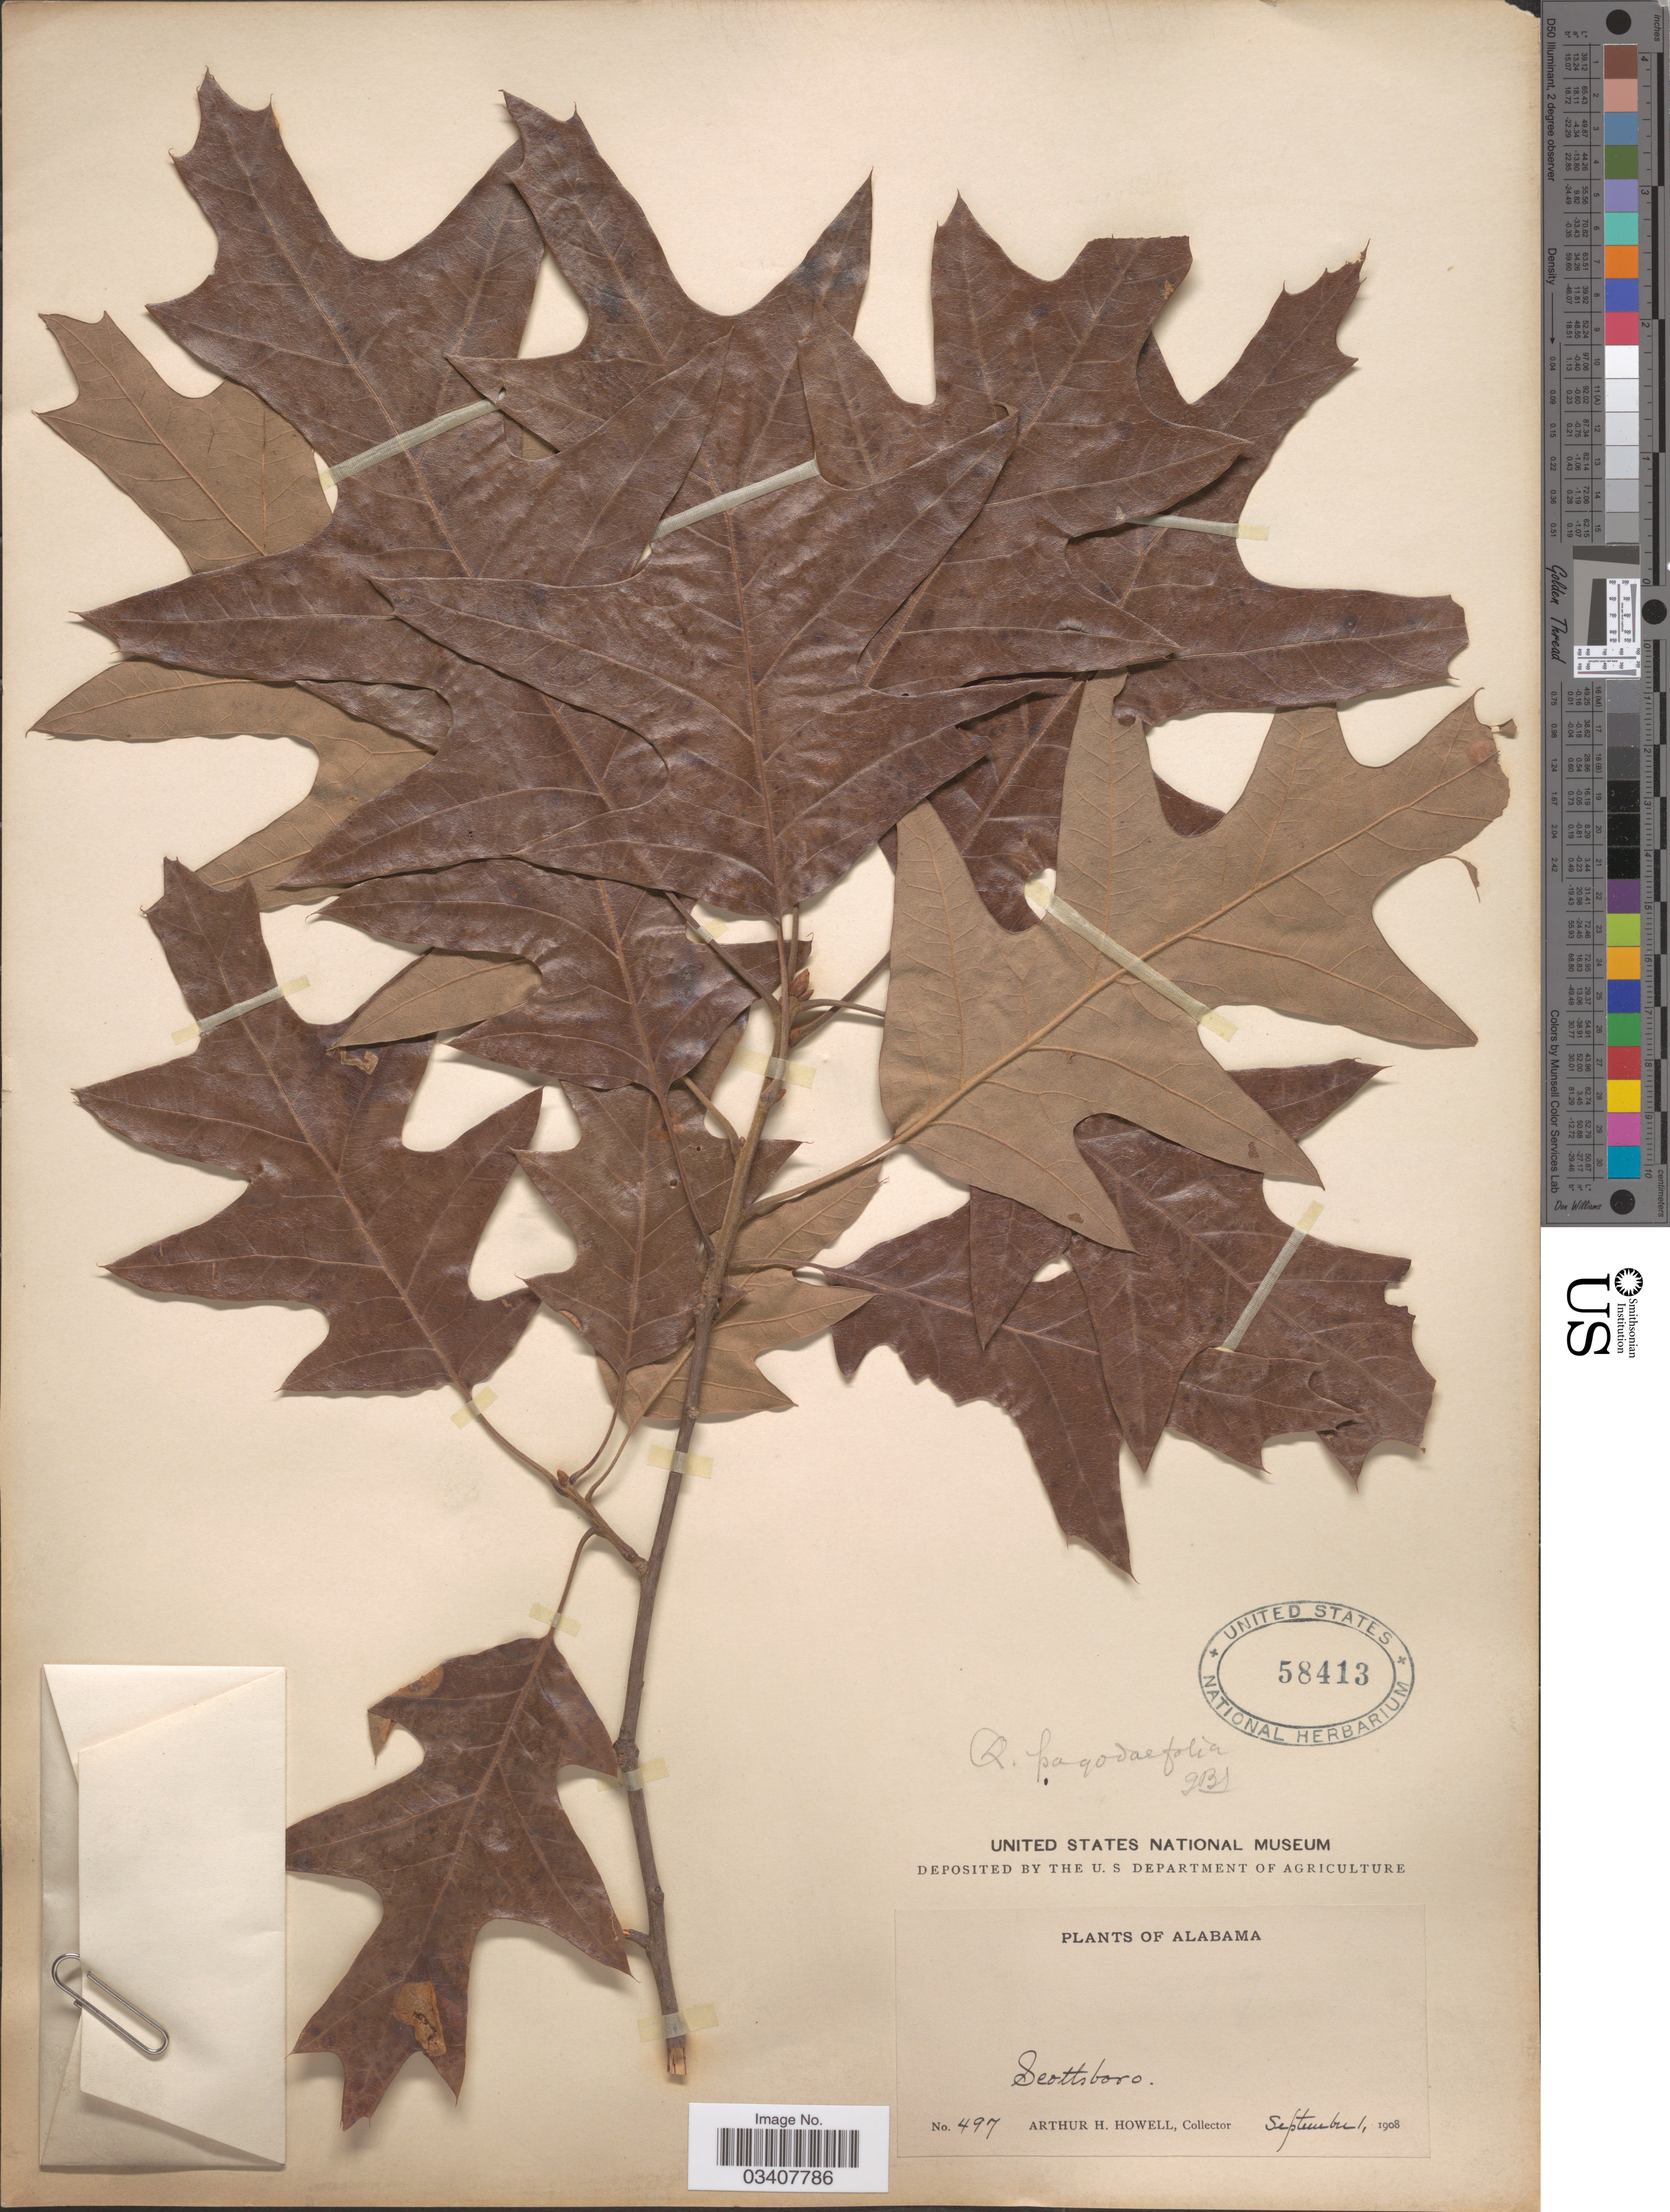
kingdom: Plantae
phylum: Tracheophyta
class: Magnoliopsida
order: Fagales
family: Fagaceae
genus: Quercus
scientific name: Quercus pagodifolia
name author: (Elliott) Ashe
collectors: A. H. Howell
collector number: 497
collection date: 1908-09-01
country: United States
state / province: Alabama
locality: Scottsboro.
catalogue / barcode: US 58413